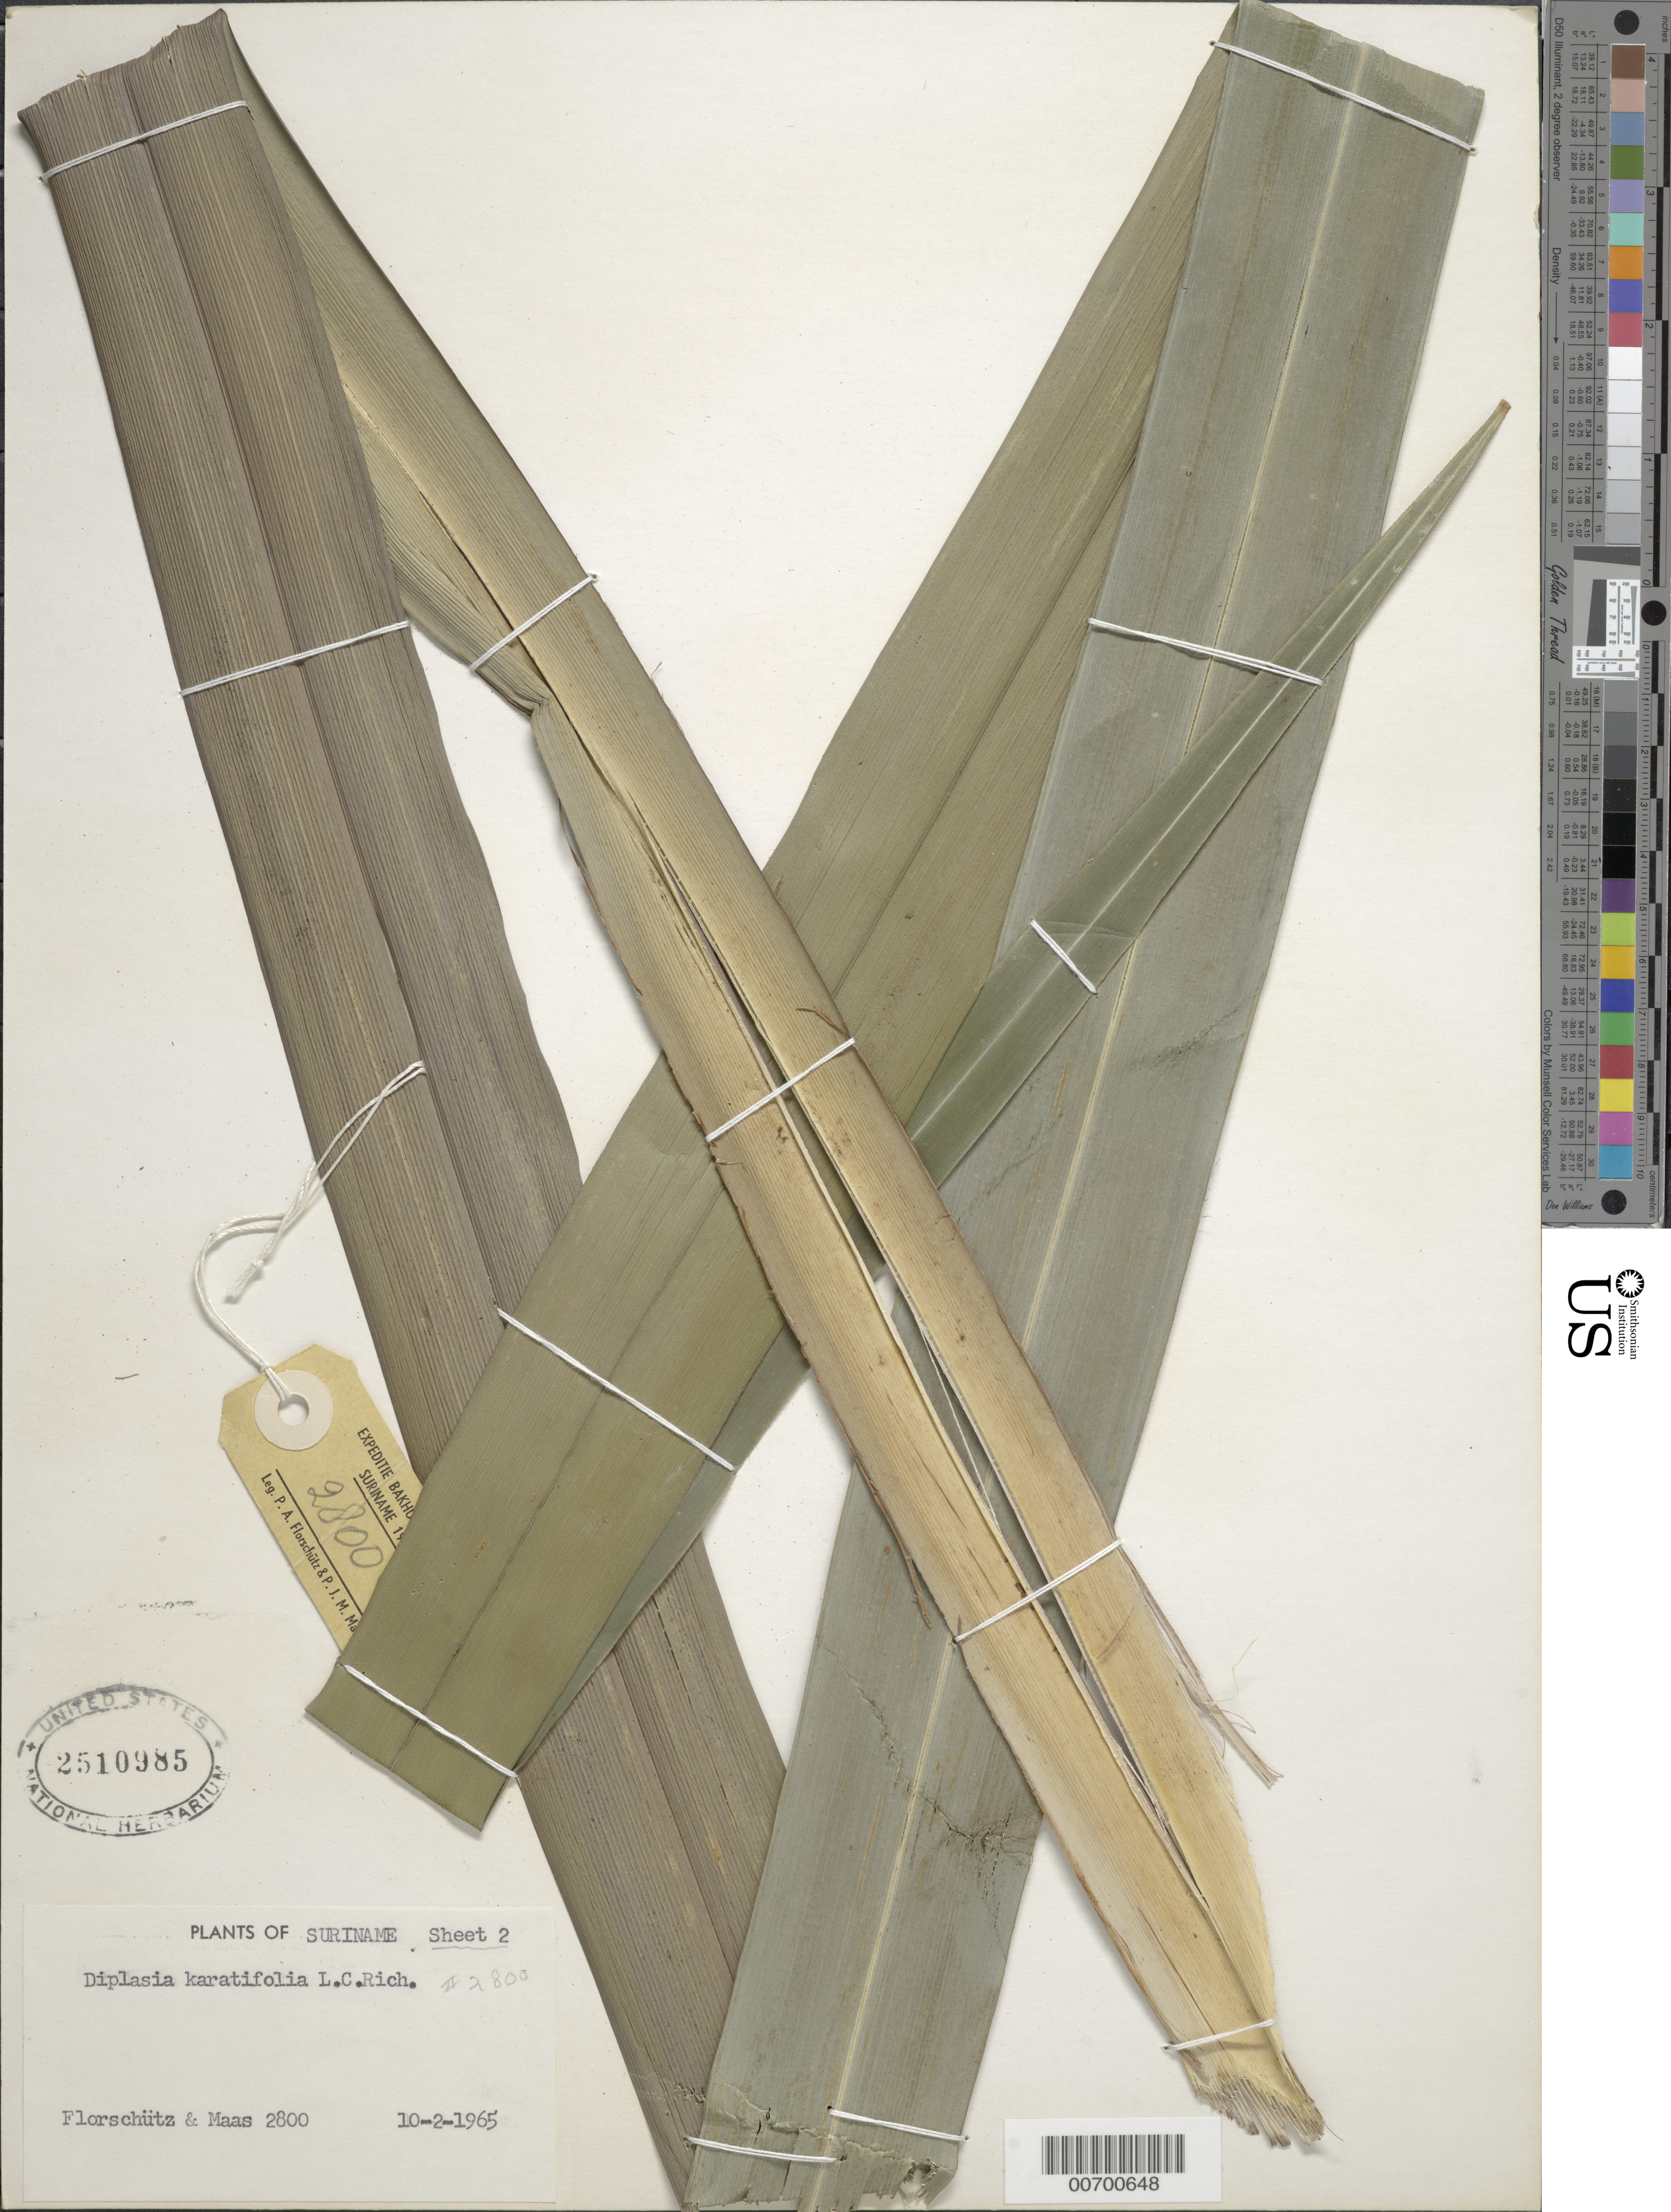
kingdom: Plantae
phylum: Tracheophyta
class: Liliopsida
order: Poales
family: Cyperaceae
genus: Diplasia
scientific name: Diplasia karatifolia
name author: Rich.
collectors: Florschütz & -- Maas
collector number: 2800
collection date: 1965-02-10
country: Suriname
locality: Suriname.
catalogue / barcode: US 2510985